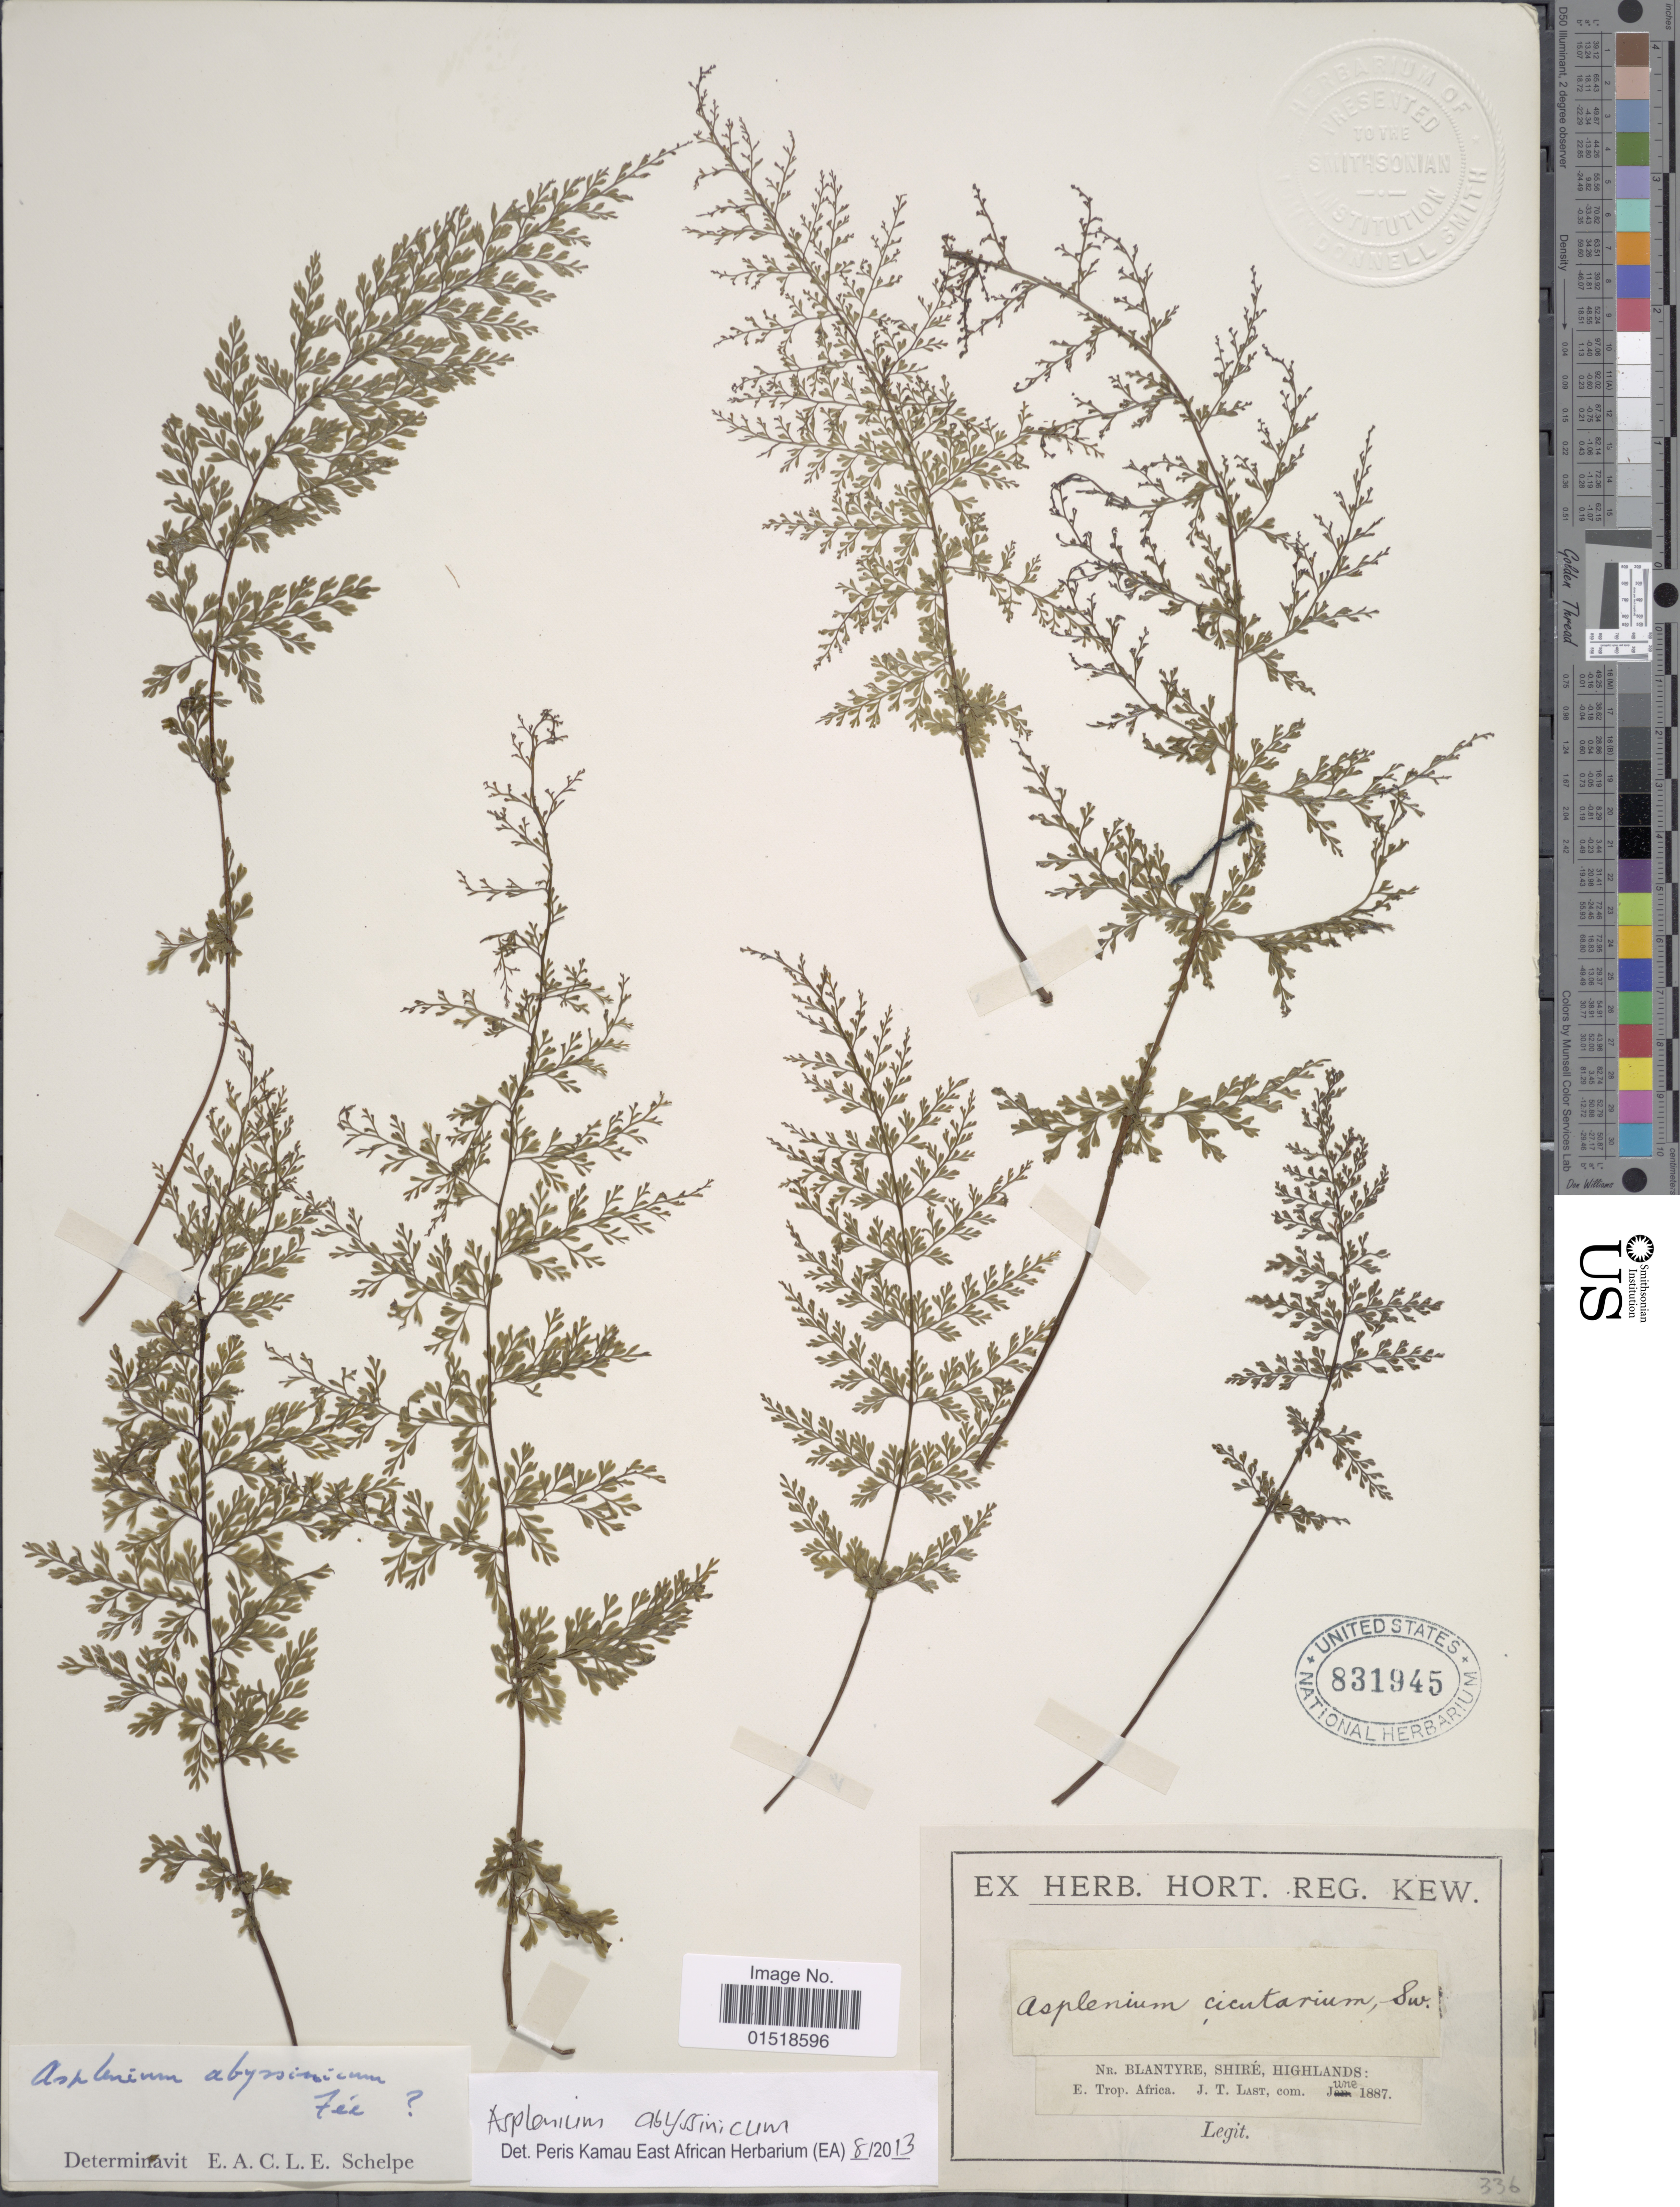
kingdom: Plantae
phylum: Tracheophyta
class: Polypodiopsida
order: Polypodiales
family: Aspleniaceae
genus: Asplenium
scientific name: Asplenium abyssinicum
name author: Fée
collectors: ex herb. Hort. Reg. Kew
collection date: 1887-06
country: Malawi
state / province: Southern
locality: Nr. Blantyre, Shiré, Highlands: E. Trop. Africa.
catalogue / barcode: US 831945